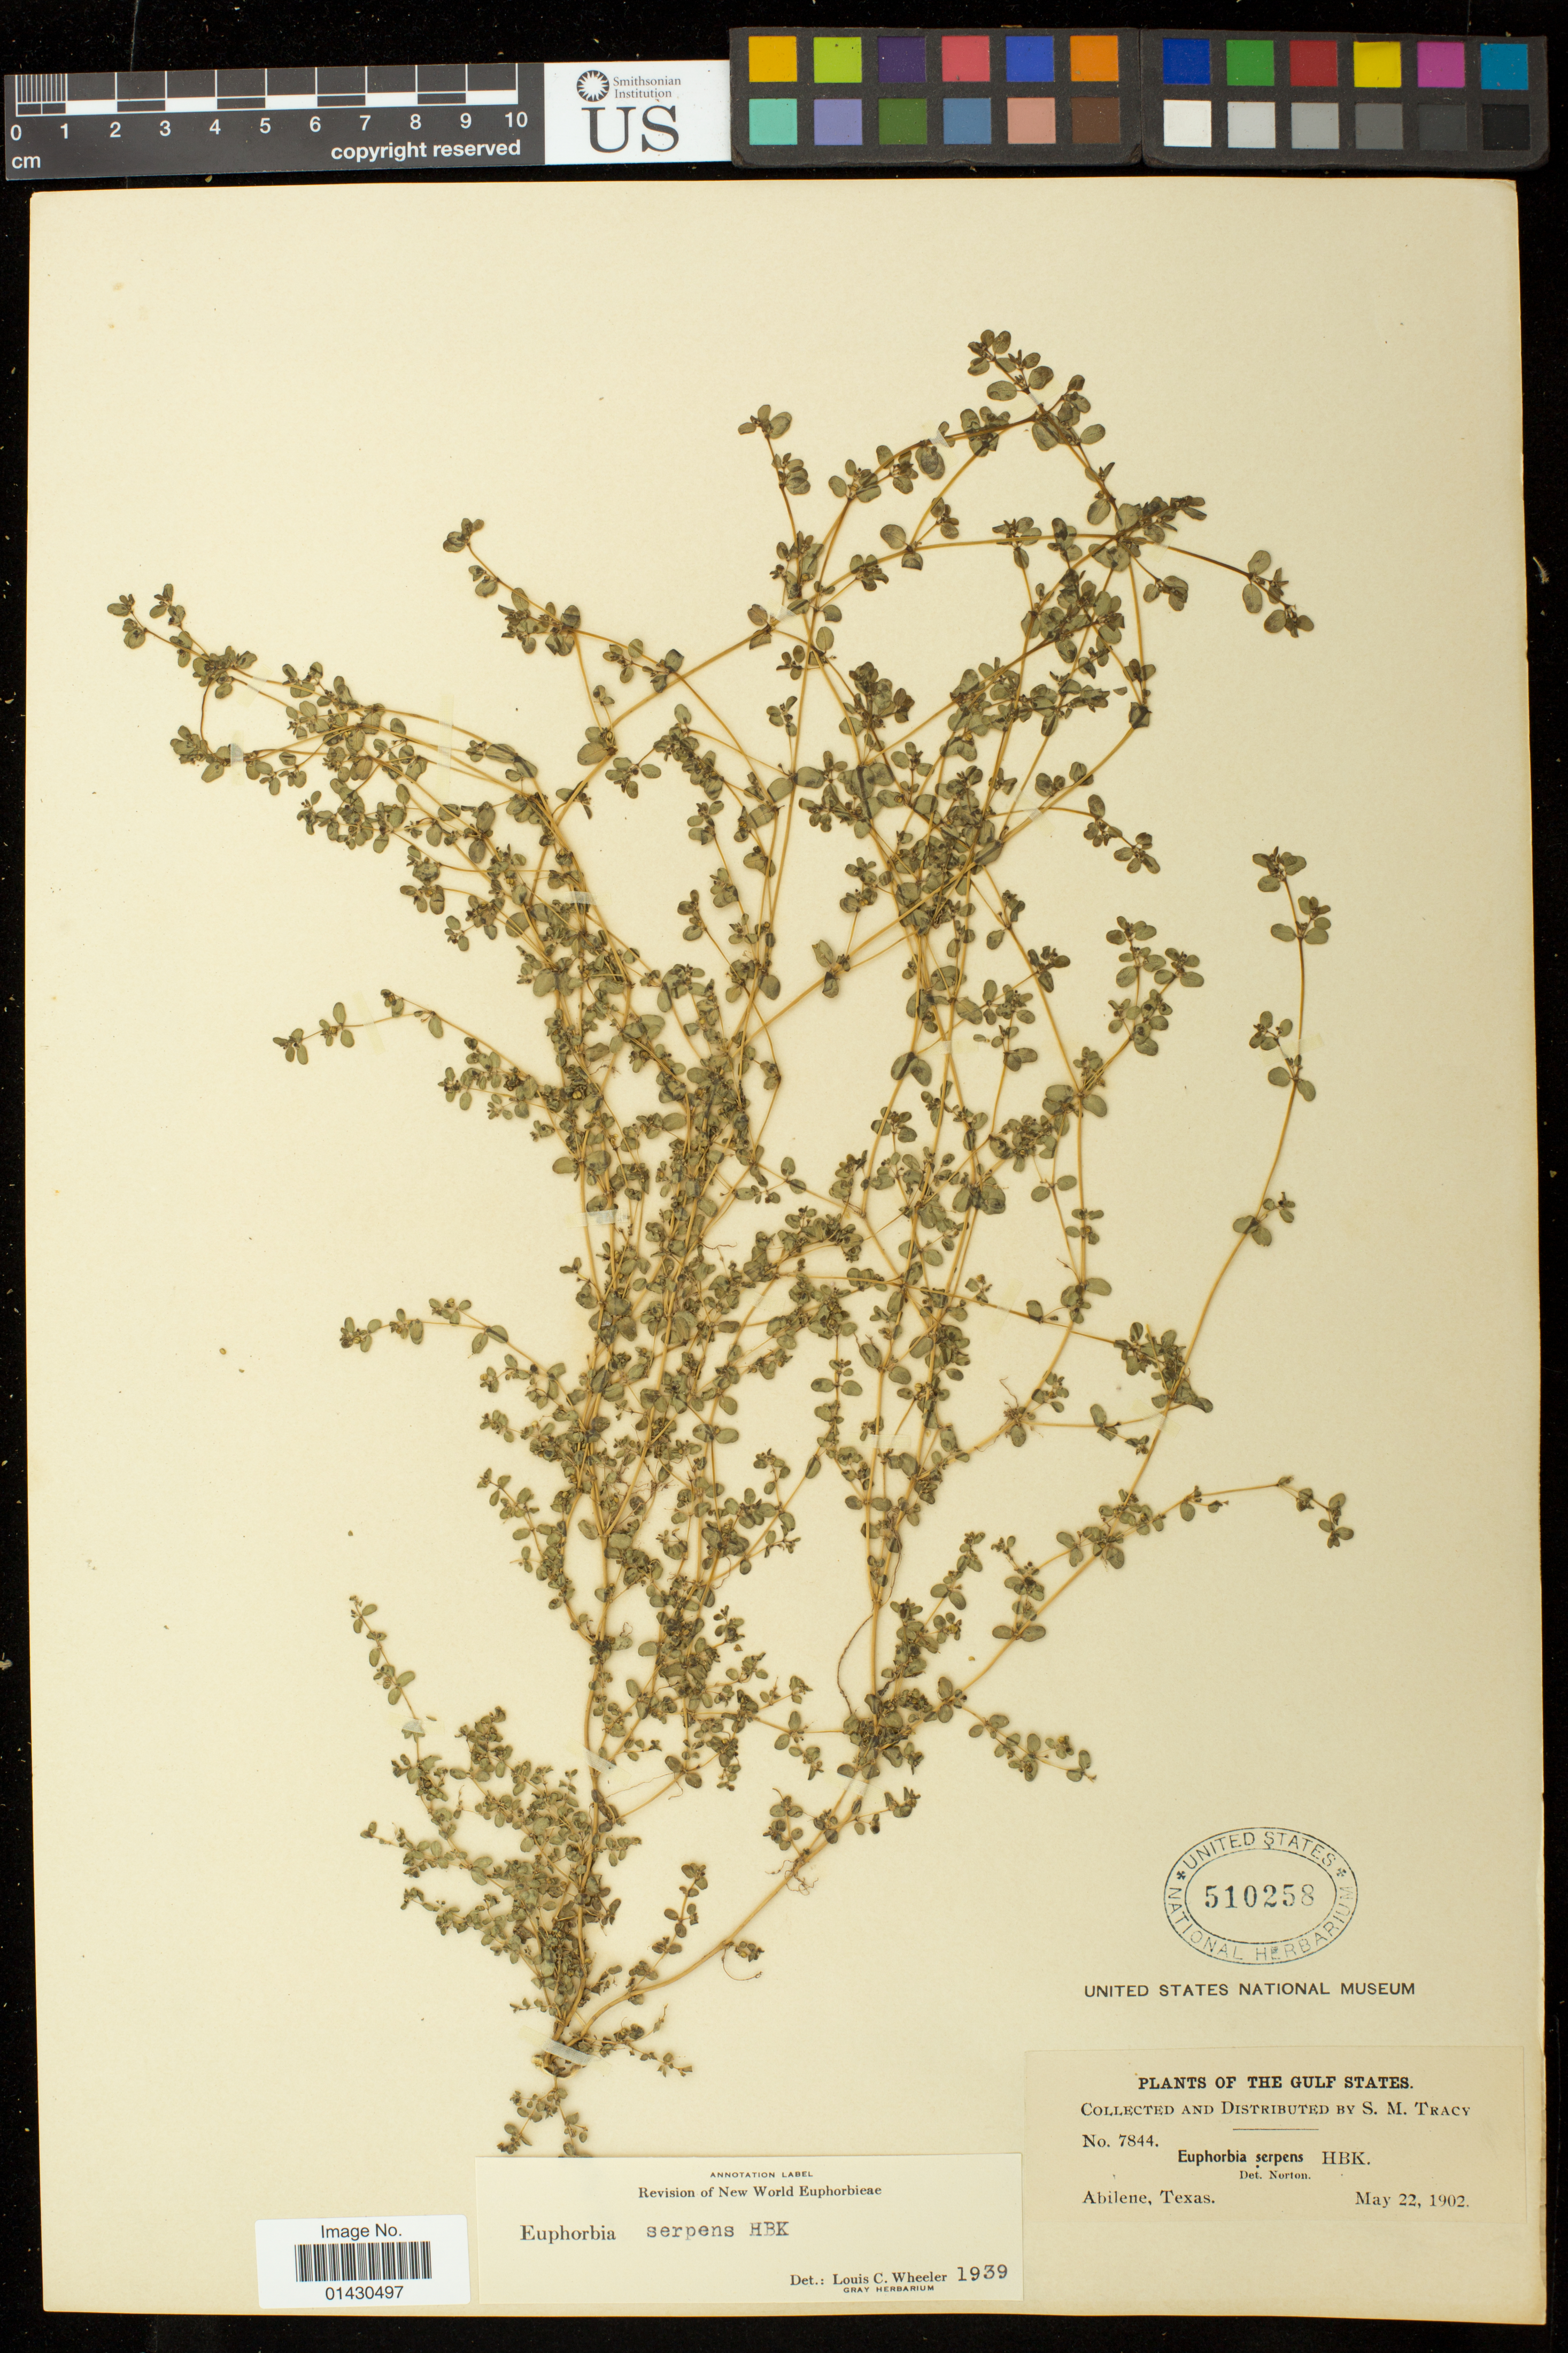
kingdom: Plantae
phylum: Tracheophyta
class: Magnoliopsida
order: Malpighiales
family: Euphorbiaceae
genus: Euphorbia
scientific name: Euphorbia serpens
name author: Kunth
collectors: S. M. Tracy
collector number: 7844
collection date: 1902-05-22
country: United States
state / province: Texas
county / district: Taylor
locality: Abilene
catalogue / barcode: US 510258